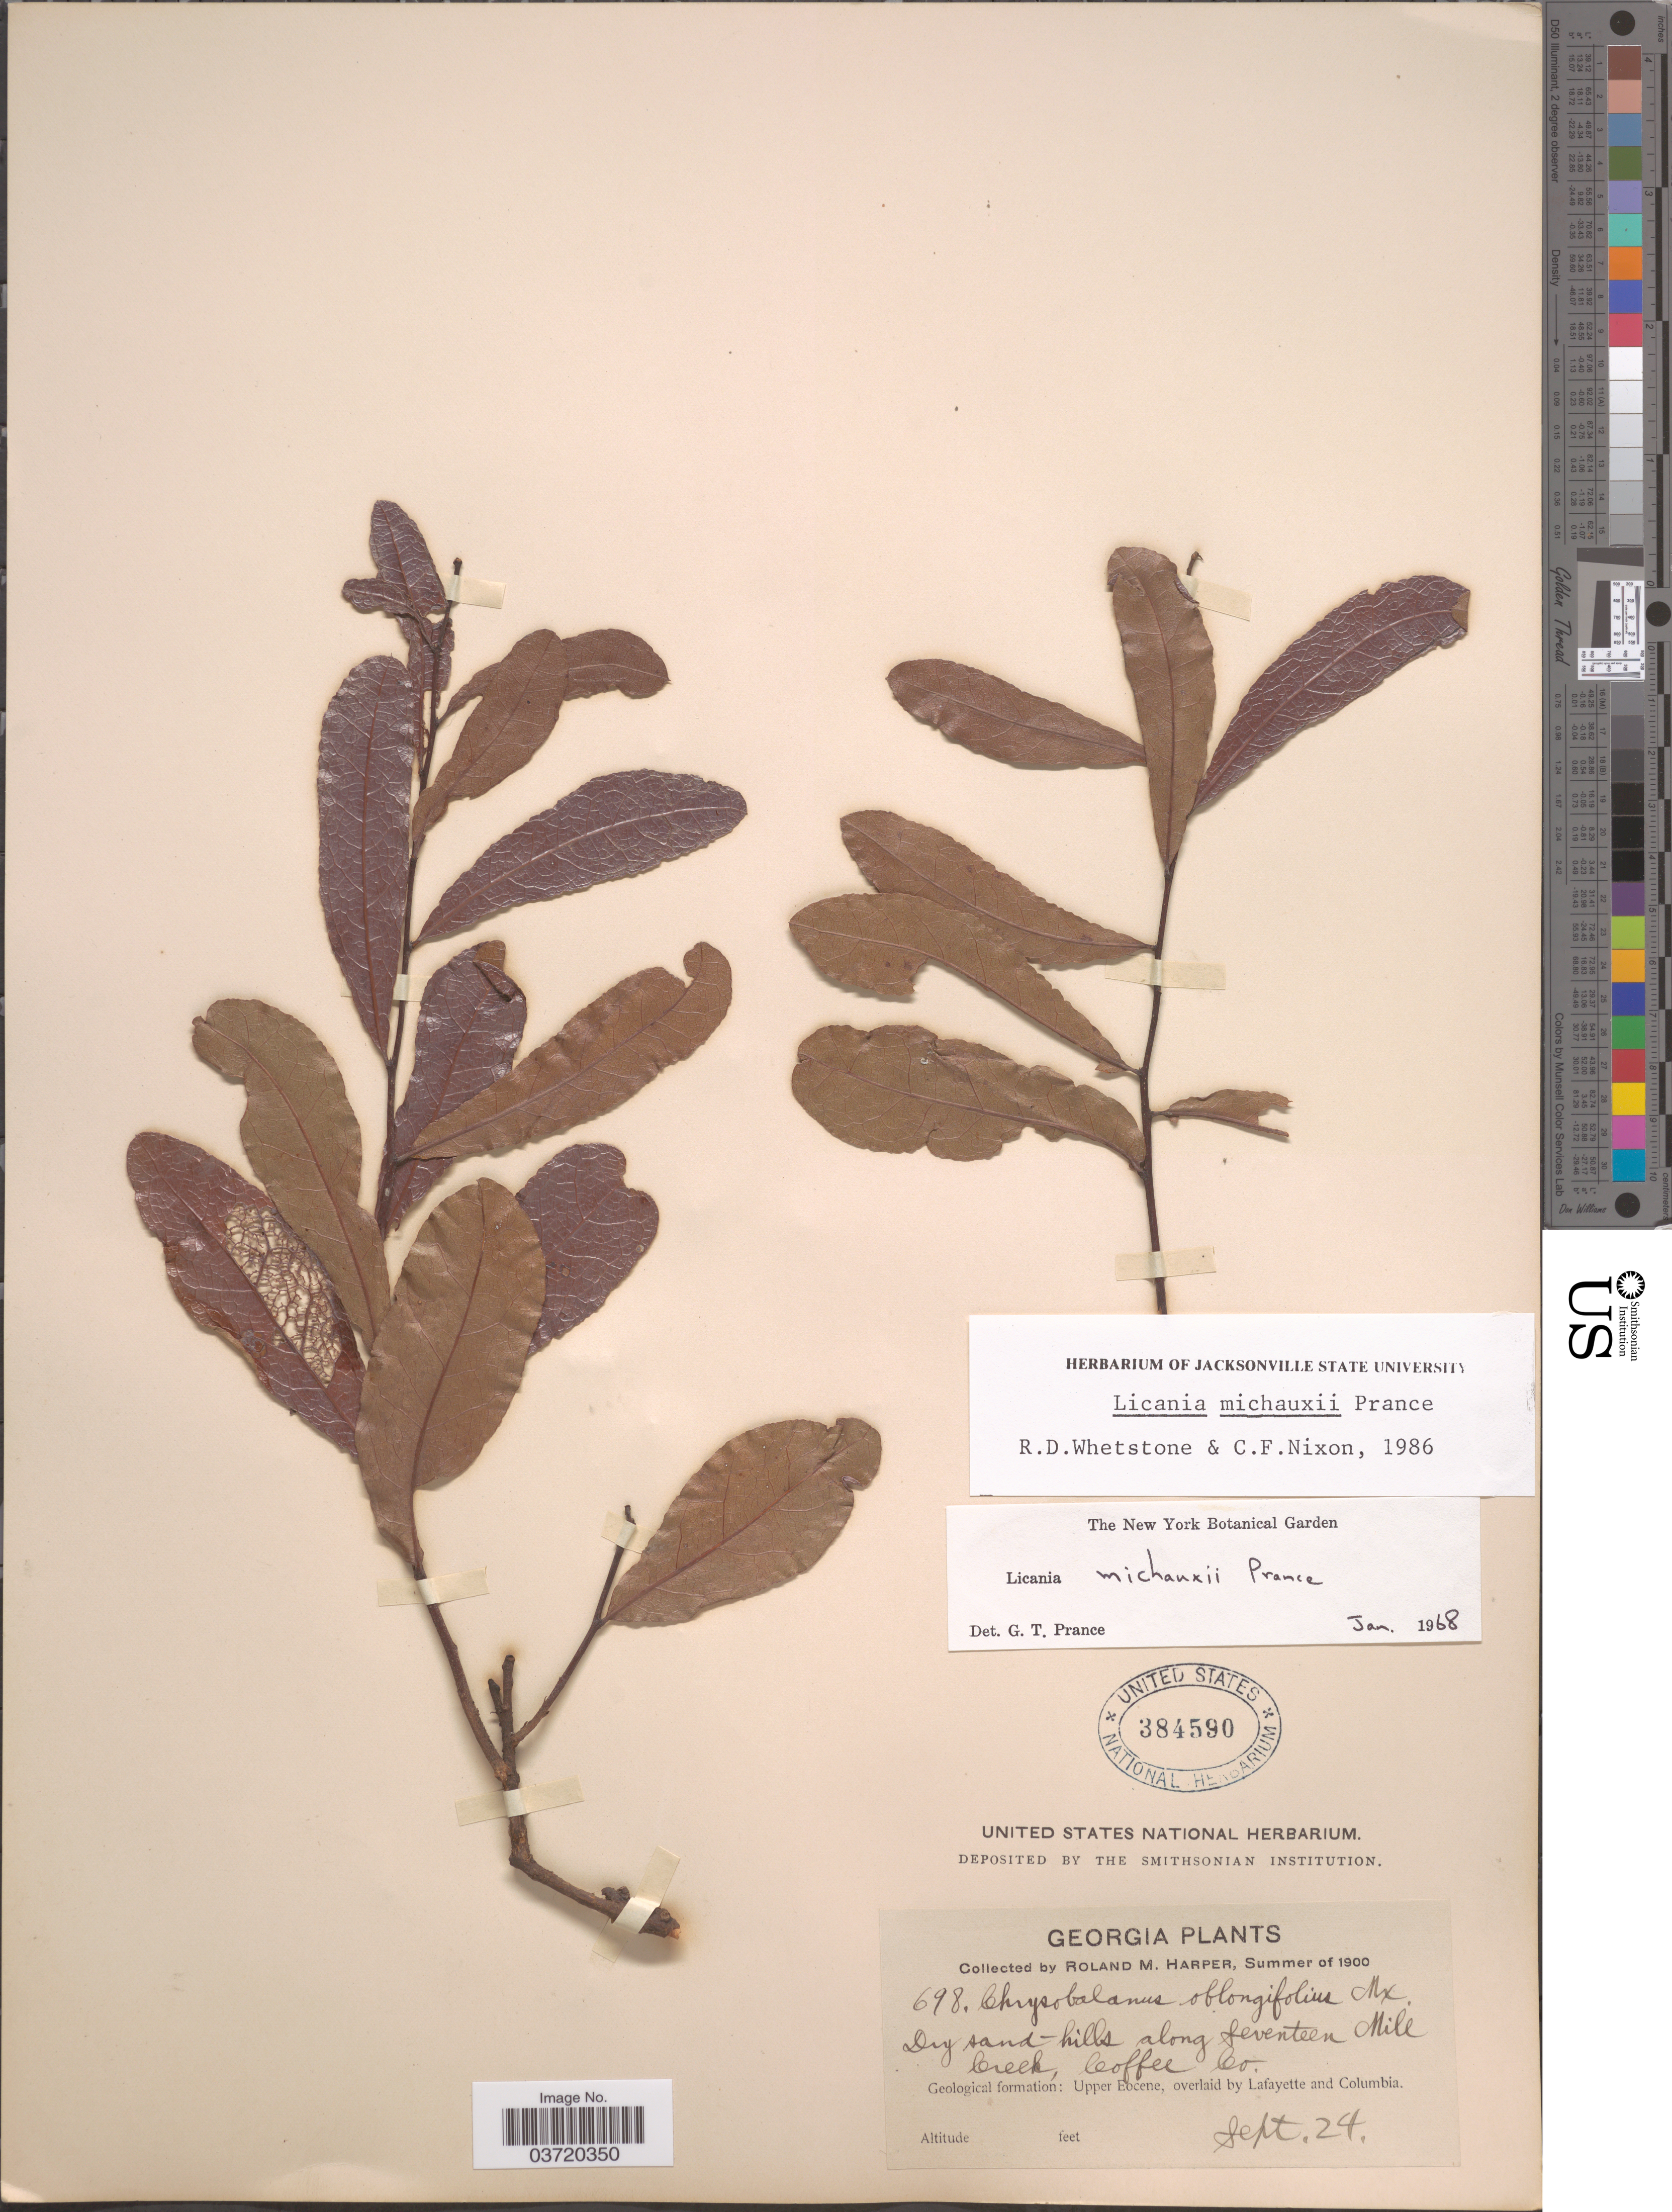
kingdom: Plantae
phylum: Tracheophyta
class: Magnoliopsida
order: Malpighiales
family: Chrysobalanaceae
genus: Geobalanus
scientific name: Geobalanus oblongifolius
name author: (Michx.) Small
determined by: Strong, M. T., (US), Smithsonian Institution - National Museum of Natural History (UNITED STATES)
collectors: R. M. Harper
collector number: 698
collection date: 1900-09-24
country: United States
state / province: Georgia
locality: Along Seventeen Mill Creek, Coffee Co. Geological formation: Upper Eocene, overlaid by Lafayette and Columbia.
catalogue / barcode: US 384590